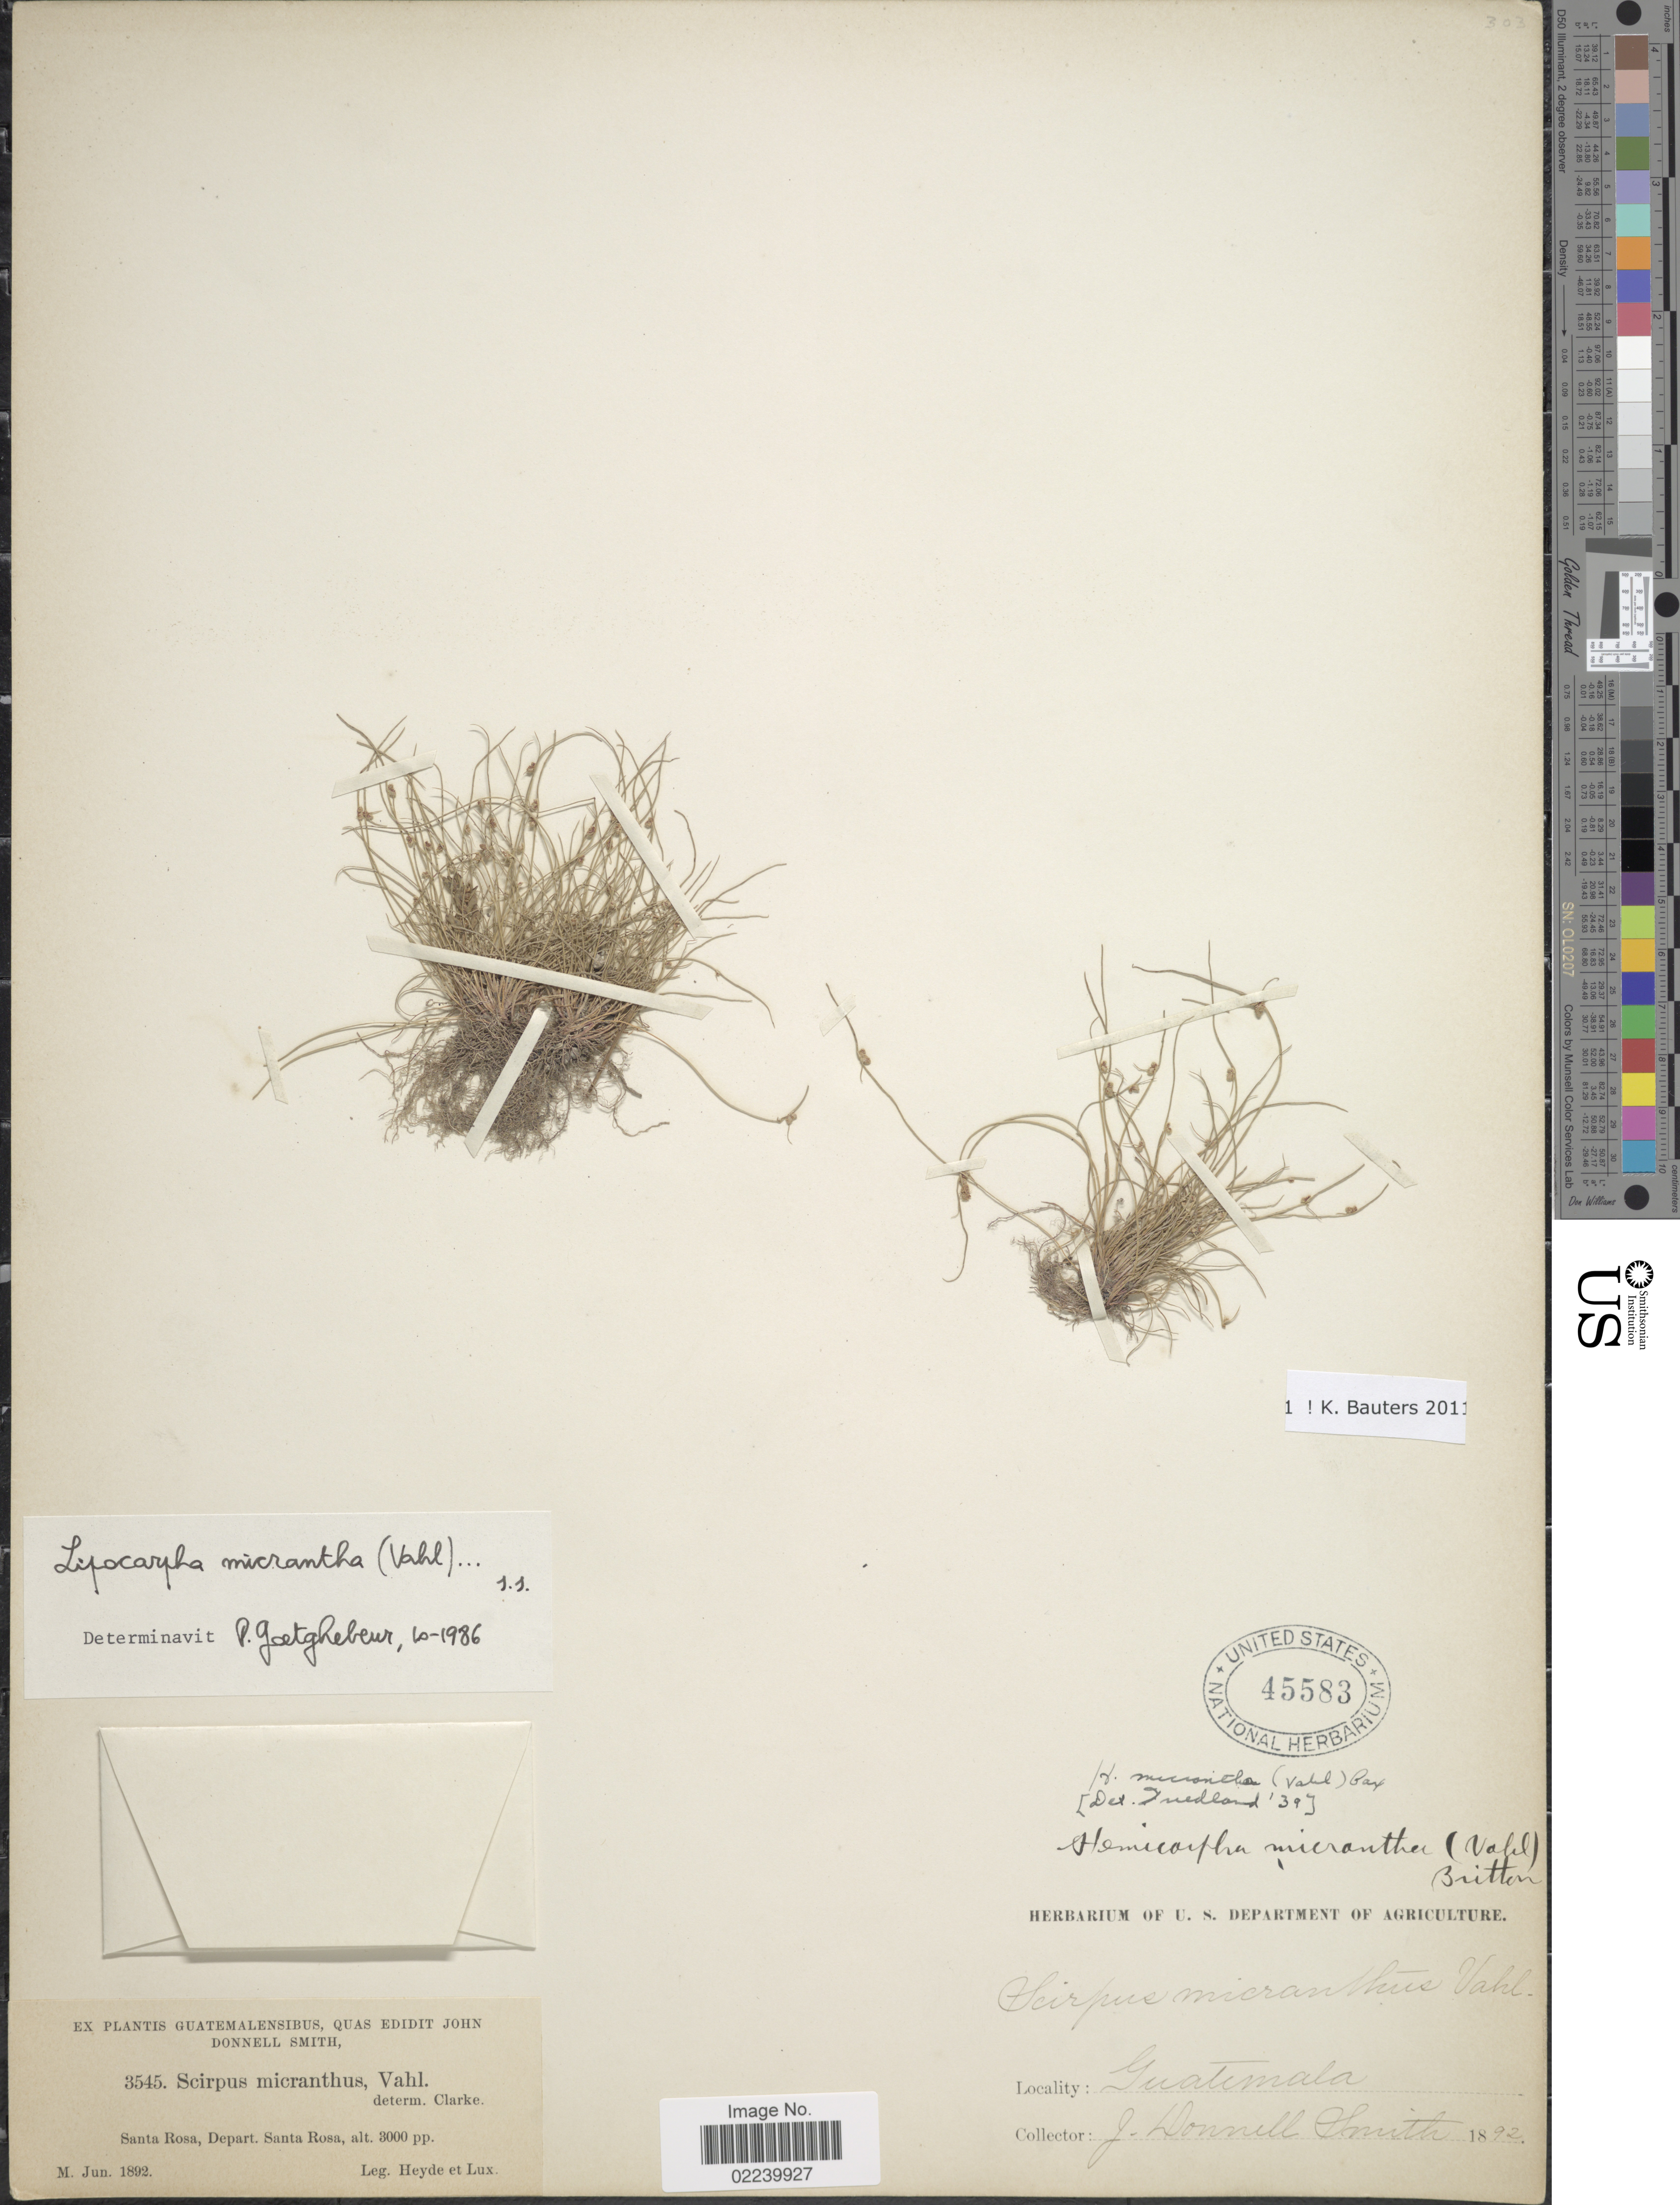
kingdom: Plantae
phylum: Tracheophyta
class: Liliopsida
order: Poales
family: Cyperaceae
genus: Cyperus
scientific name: Cyperus subsquarrosus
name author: (Muhl.) Bauters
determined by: Strong, M. T., (US), Smithsonian Institution - National Museum of Natural History (UNITED STATES)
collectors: Heyde & Lux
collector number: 3545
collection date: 1892-06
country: Guatemala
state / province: Santa Rosa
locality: Santa Rosa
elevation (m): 914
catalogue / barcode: US 45583